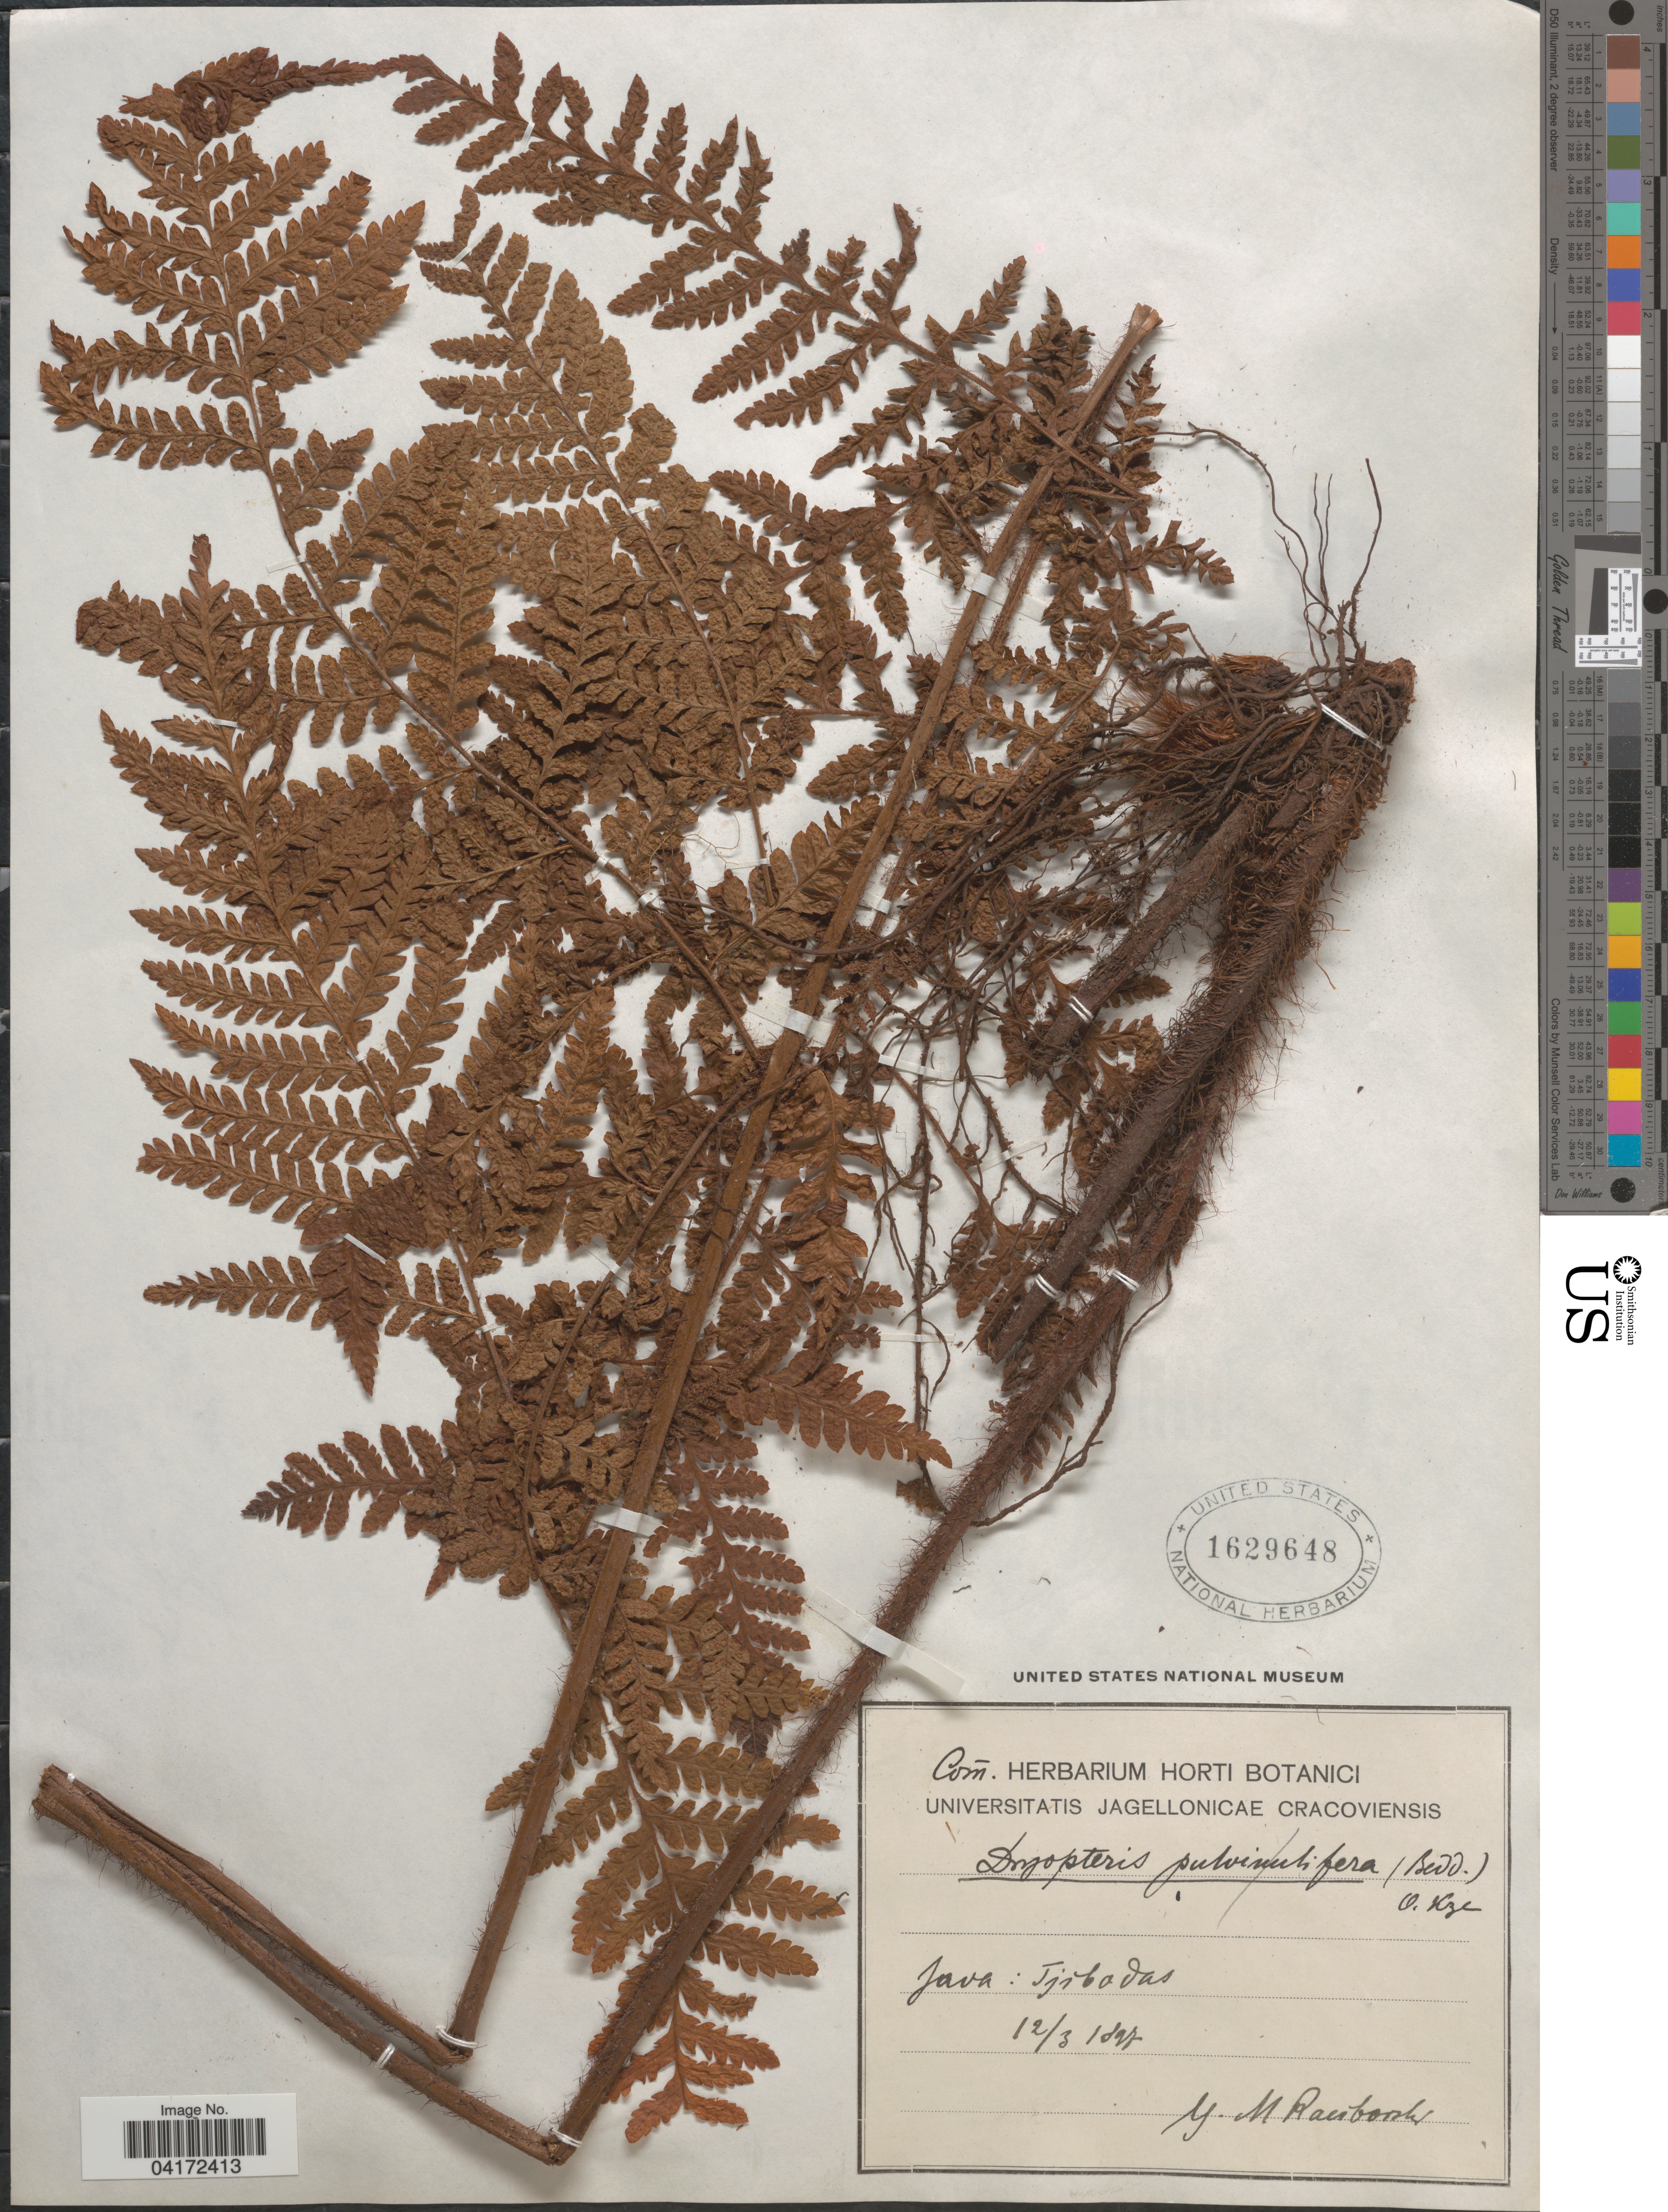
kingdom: Plantae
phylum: Tracheophyta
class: Polypodiopsida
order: Polypodiales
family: Dryopteridaceae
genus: Dryopteris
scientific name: Dryopteris pulvinulifera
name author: (Bedd.) Kuntze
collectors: M. Raubosch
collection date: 1897-03-12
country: Indonesia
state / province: Java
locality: Tjibodas.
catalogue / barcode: US 1629648